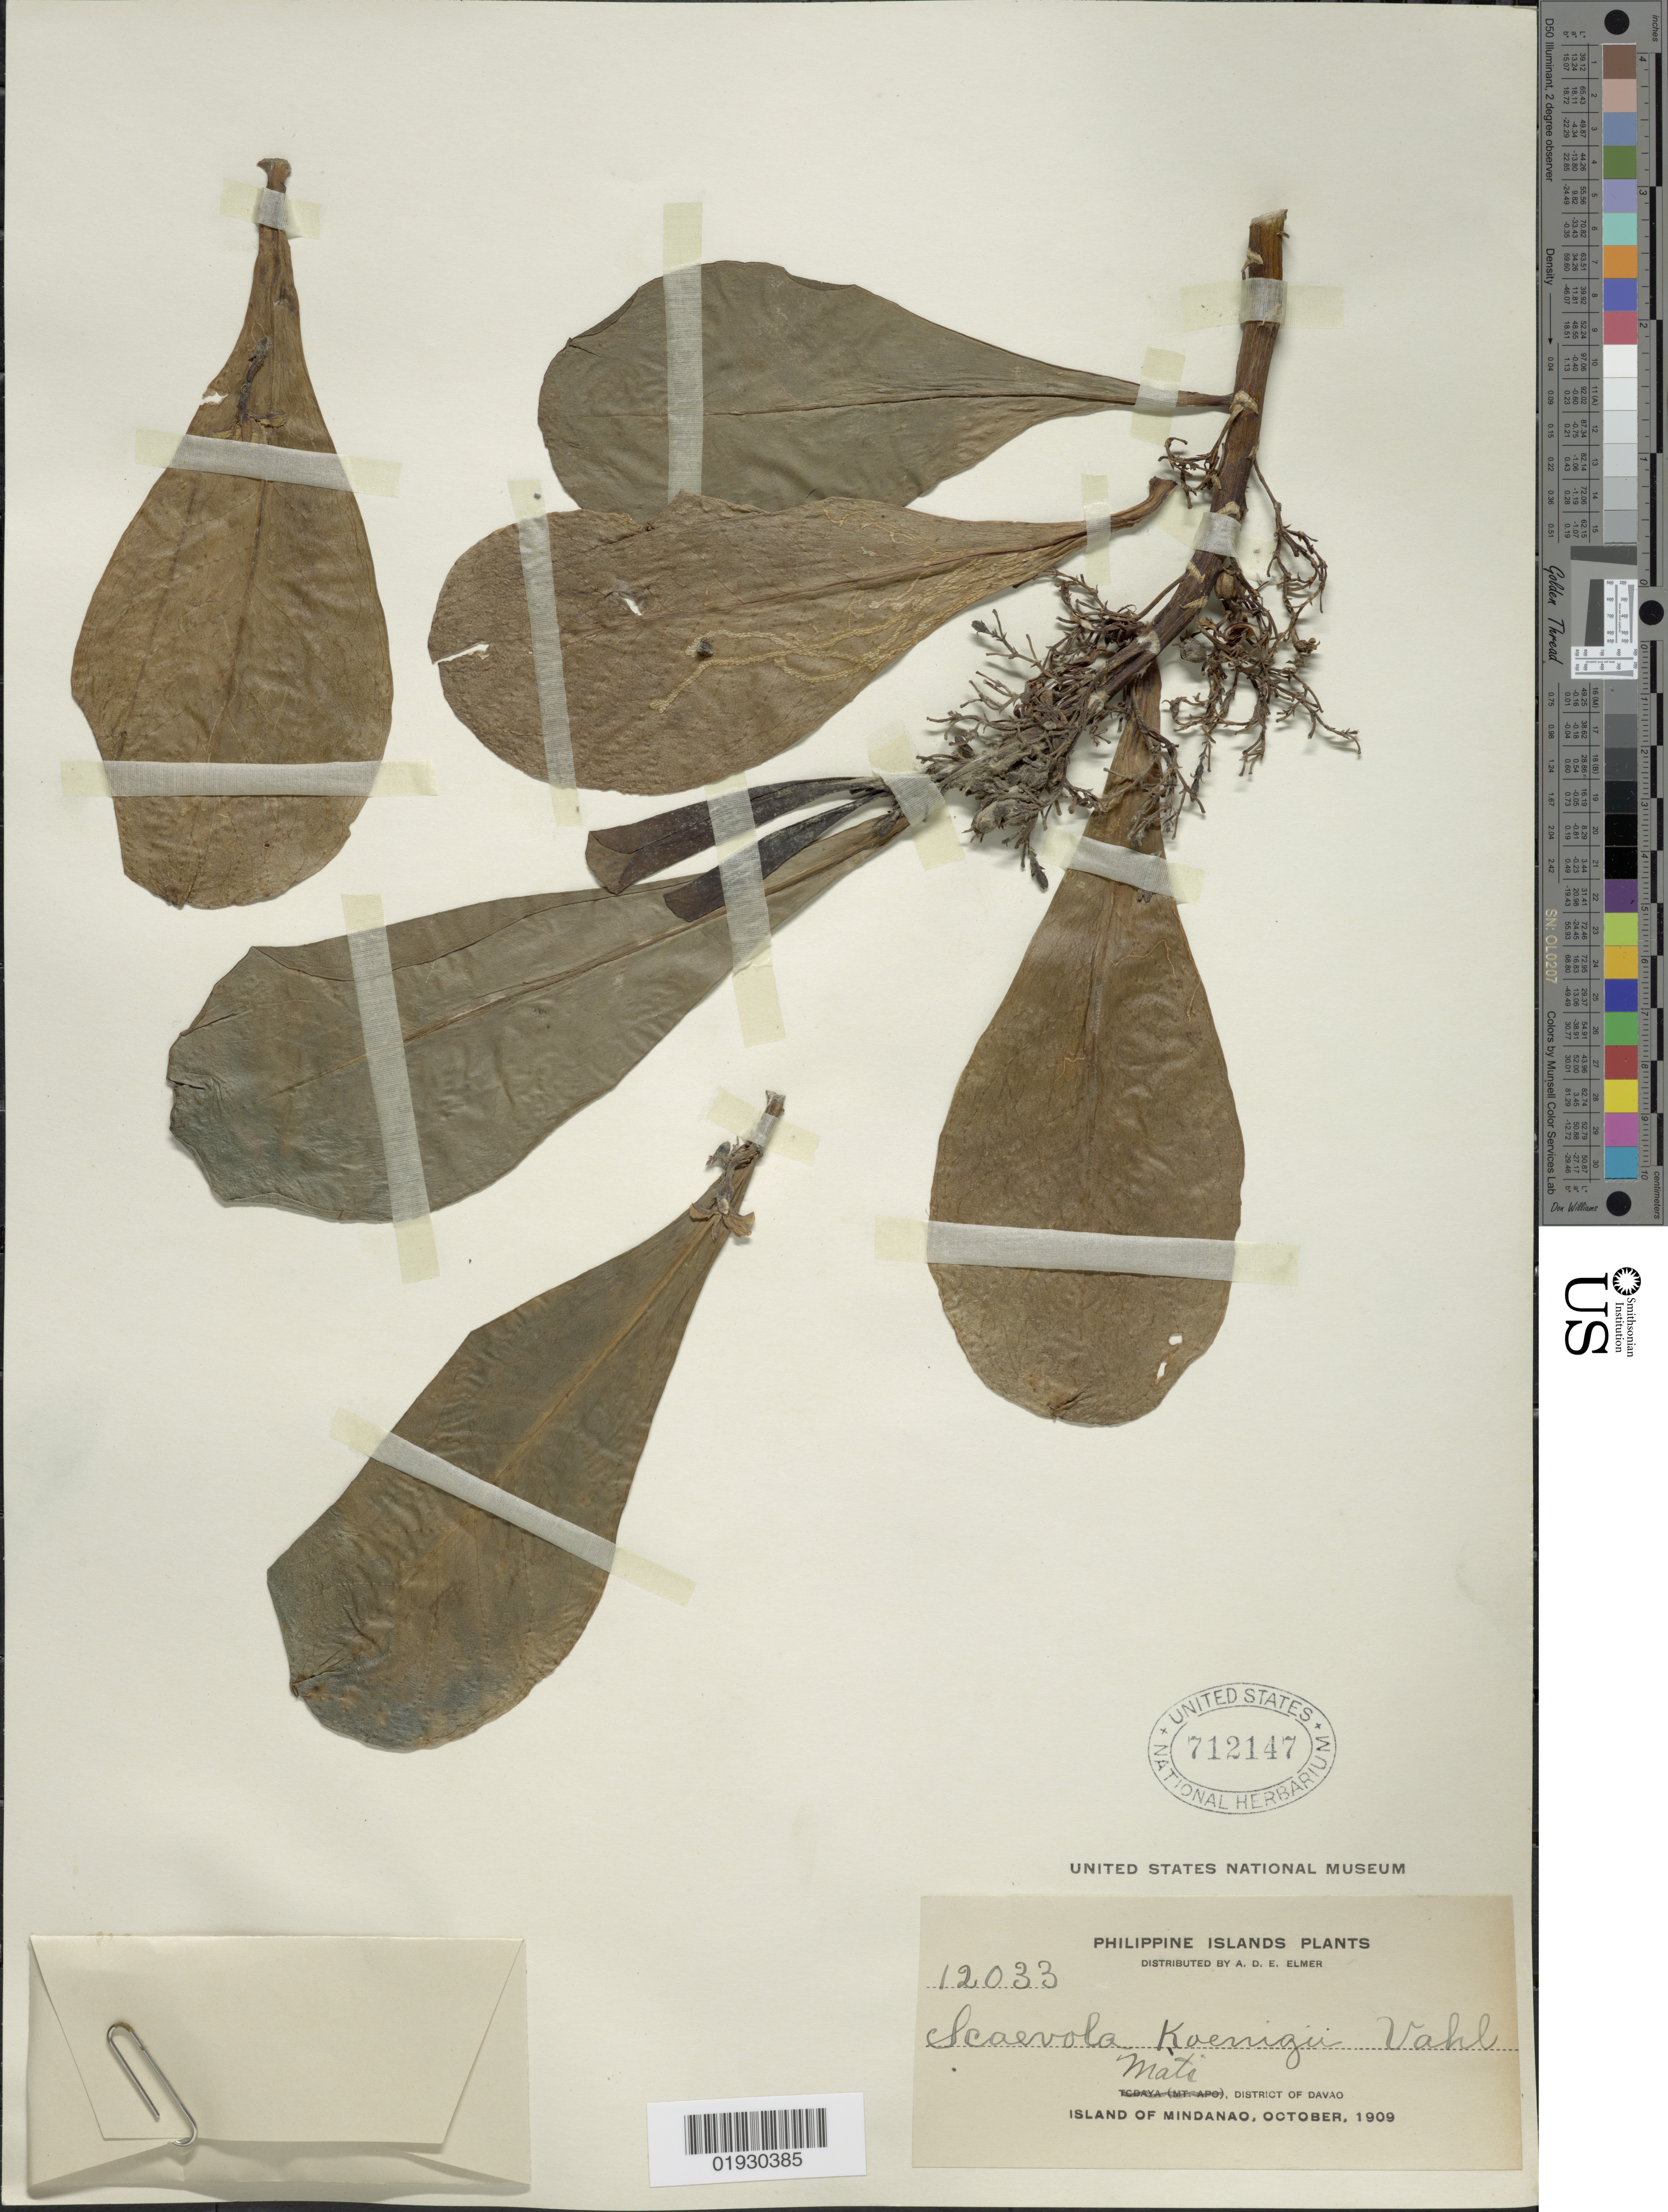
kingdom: Plantae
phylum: Tracheophyta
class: Magnoliopsida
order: Asterales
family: Goodeniaceae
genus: Scaevola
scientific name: Scaevola taccada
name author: (Gaertn.) Roxb.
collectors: A. D. E. Elmer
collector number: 12033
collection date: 1909-10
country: Philippines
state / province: Davao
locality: Mati, District of Davao. Island of Mindanao.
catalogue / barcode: US 712147